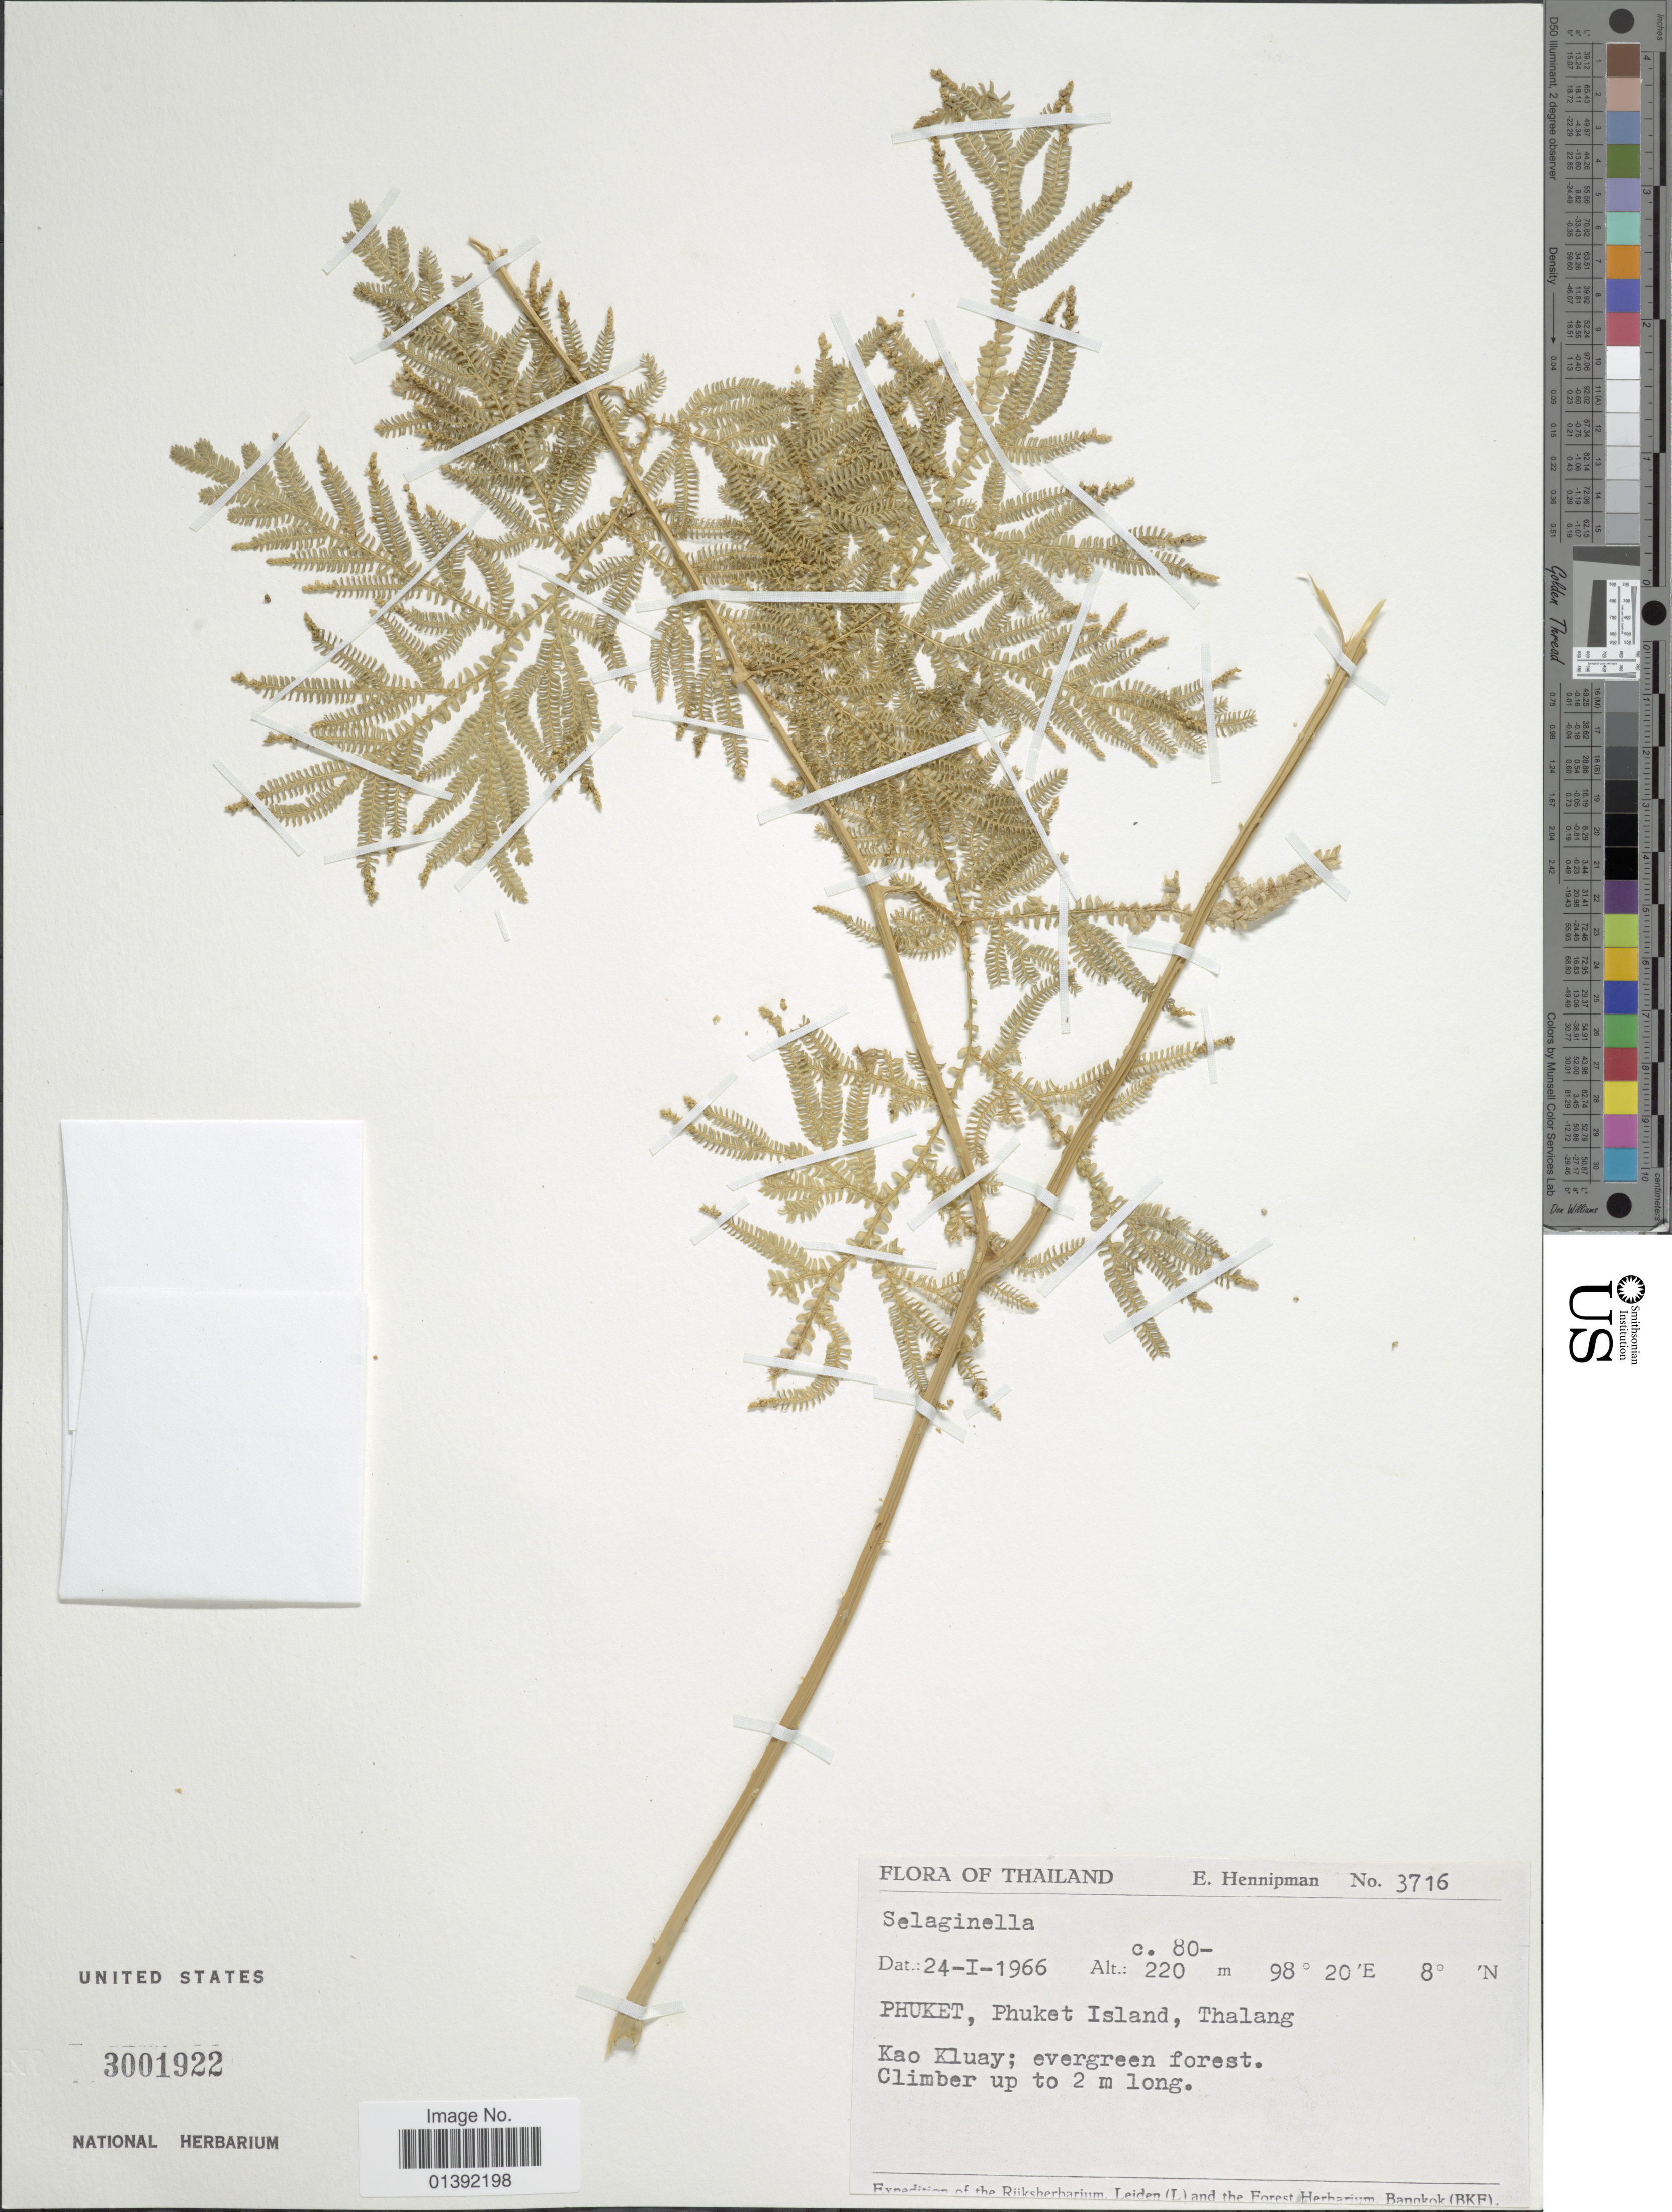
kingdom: Plantae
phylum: Tracheophyta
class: Lycopodiopsida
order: Selaginellales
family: Selaginellaceae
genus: Selaginella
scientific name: Selaginella sp.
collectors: E. Hennipman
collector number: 3716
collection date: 1966-01-24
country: Thailand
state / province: Phuket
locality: Phuket Island, Thalang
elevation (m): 80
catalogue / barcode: US 3001922